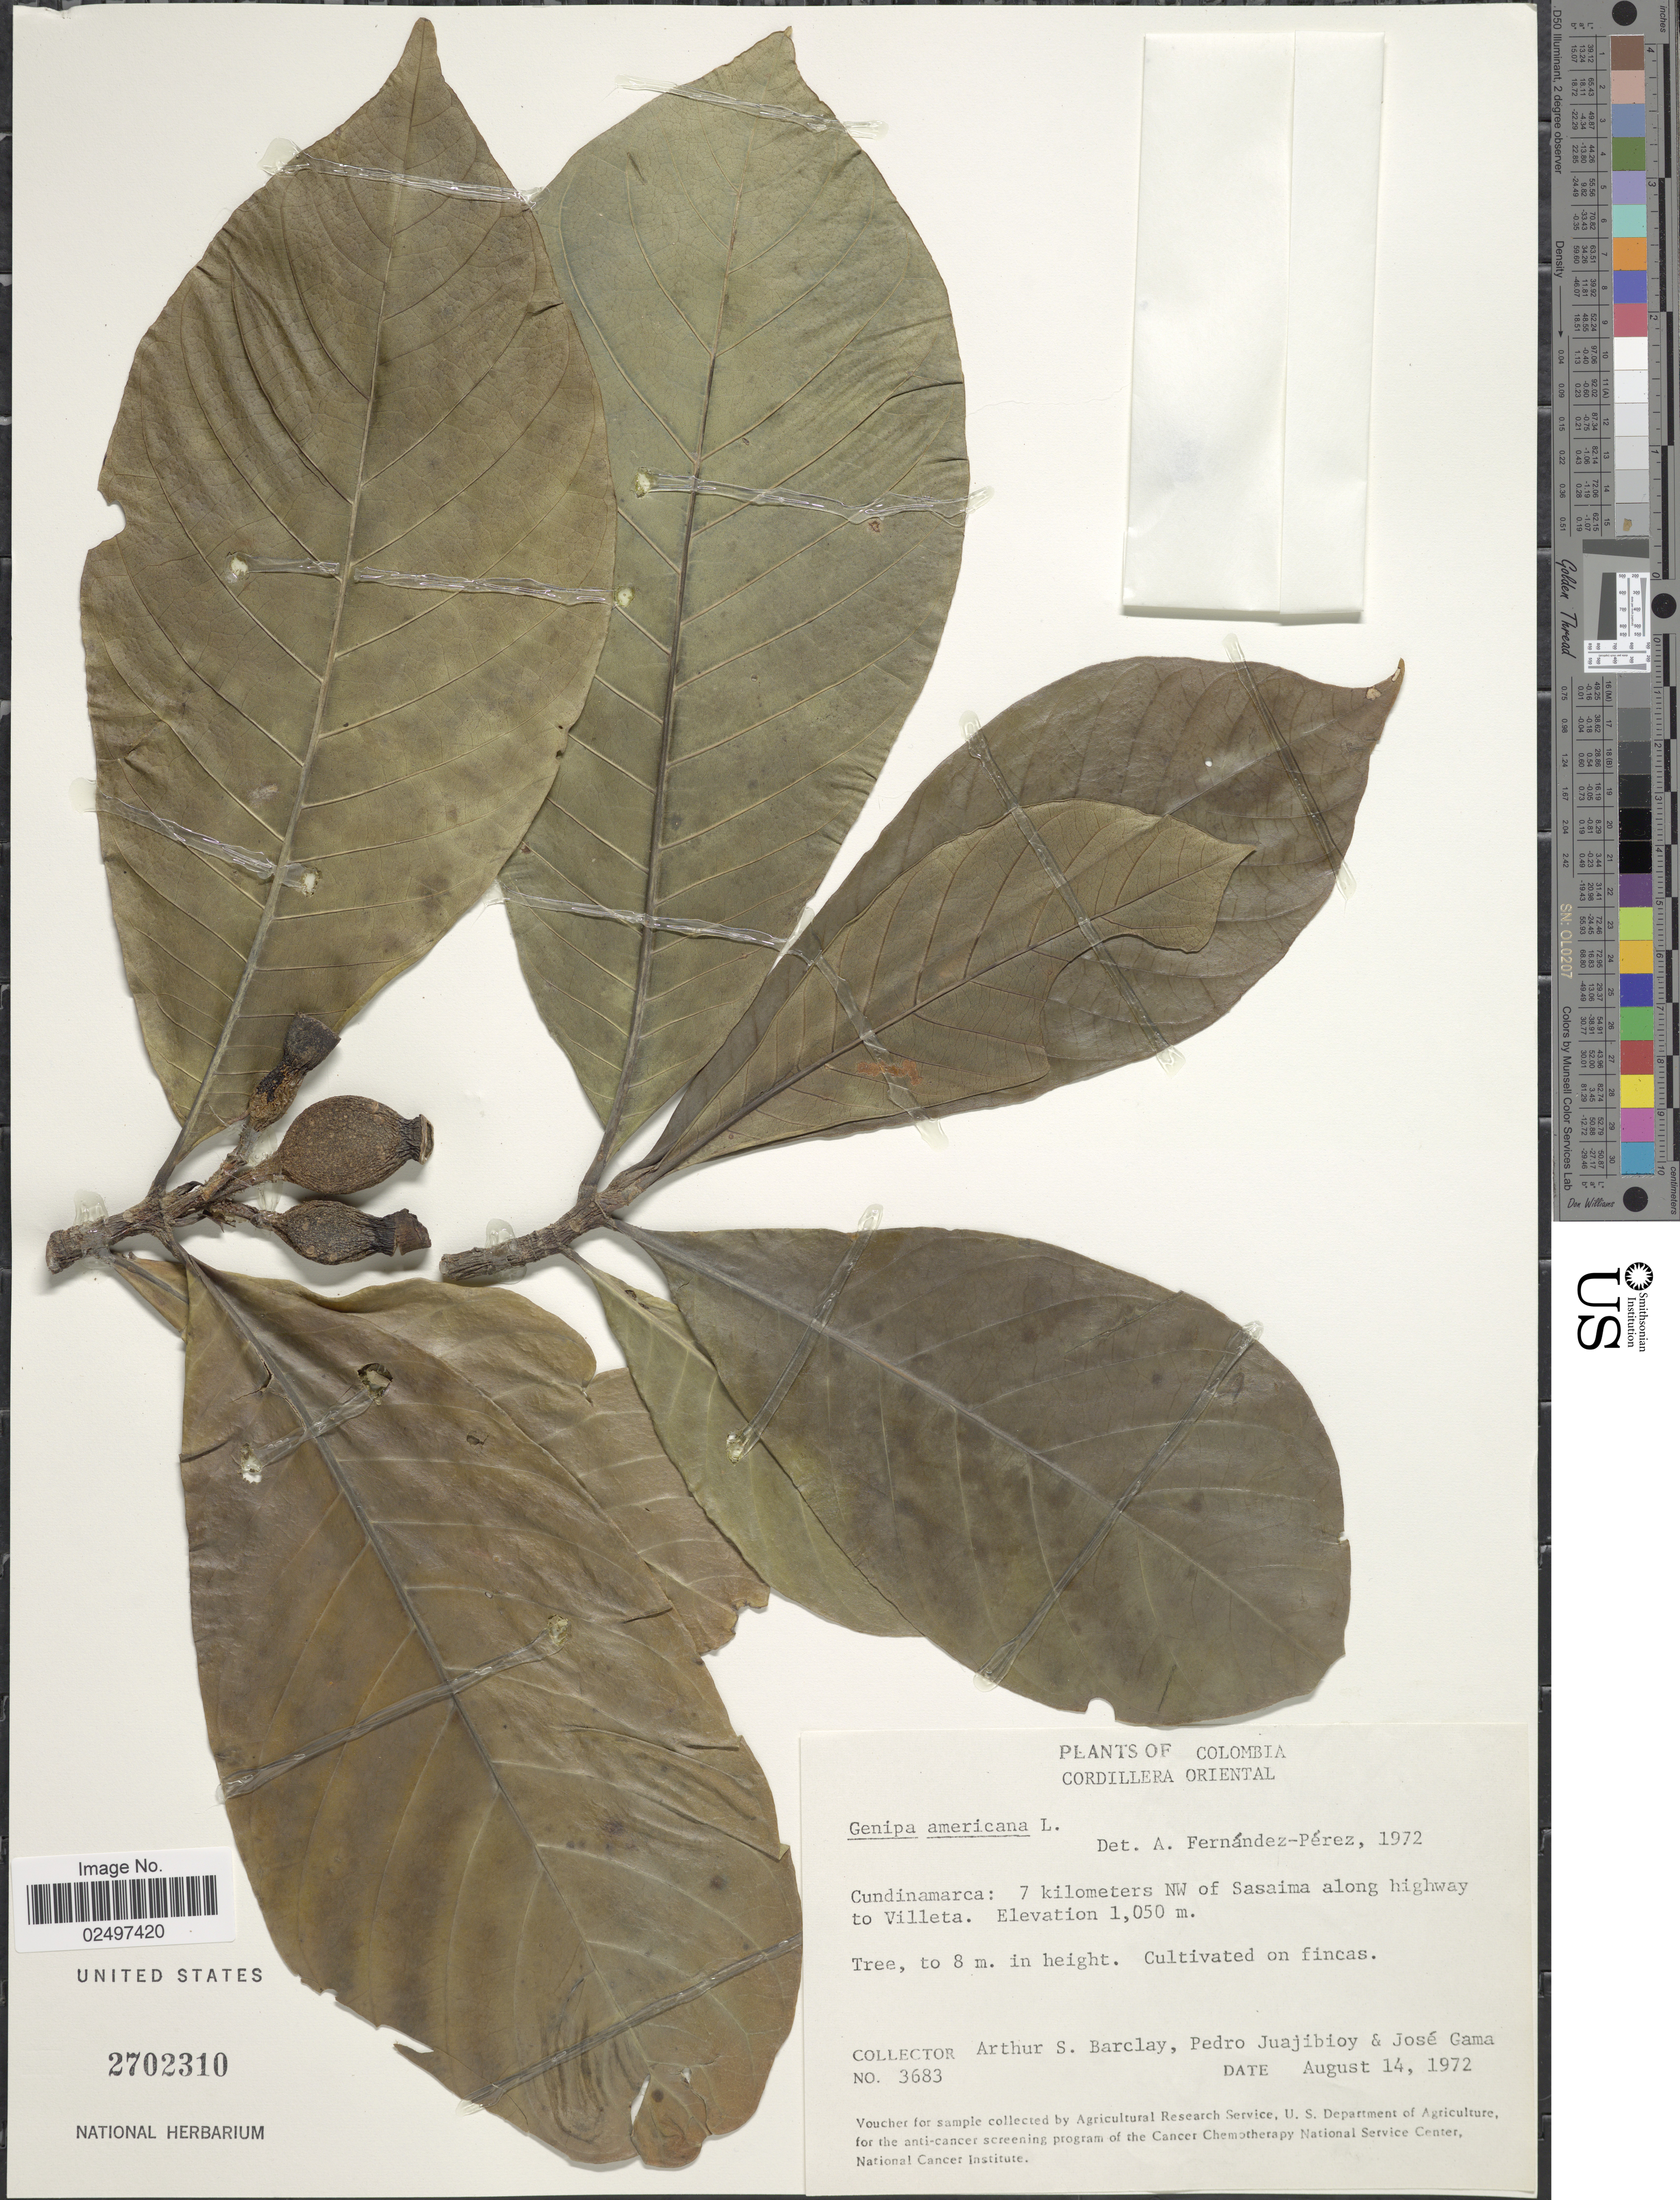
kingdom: Plantae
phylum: Tracheophyta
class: Magnoliopsida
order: Gentianales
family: Rubiaceae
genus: Genipa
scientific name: Genipa americana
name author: L.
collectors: A. S. Barclay, P. Juajibioy & J. Gama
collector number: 3683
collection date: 1972-08-14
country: Colombia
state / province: Cundinamarca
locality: Cordillera Oriental. 7 kilometers NW of Sasaima along highway to Villeta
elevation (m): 1050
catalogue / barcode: US 2702310